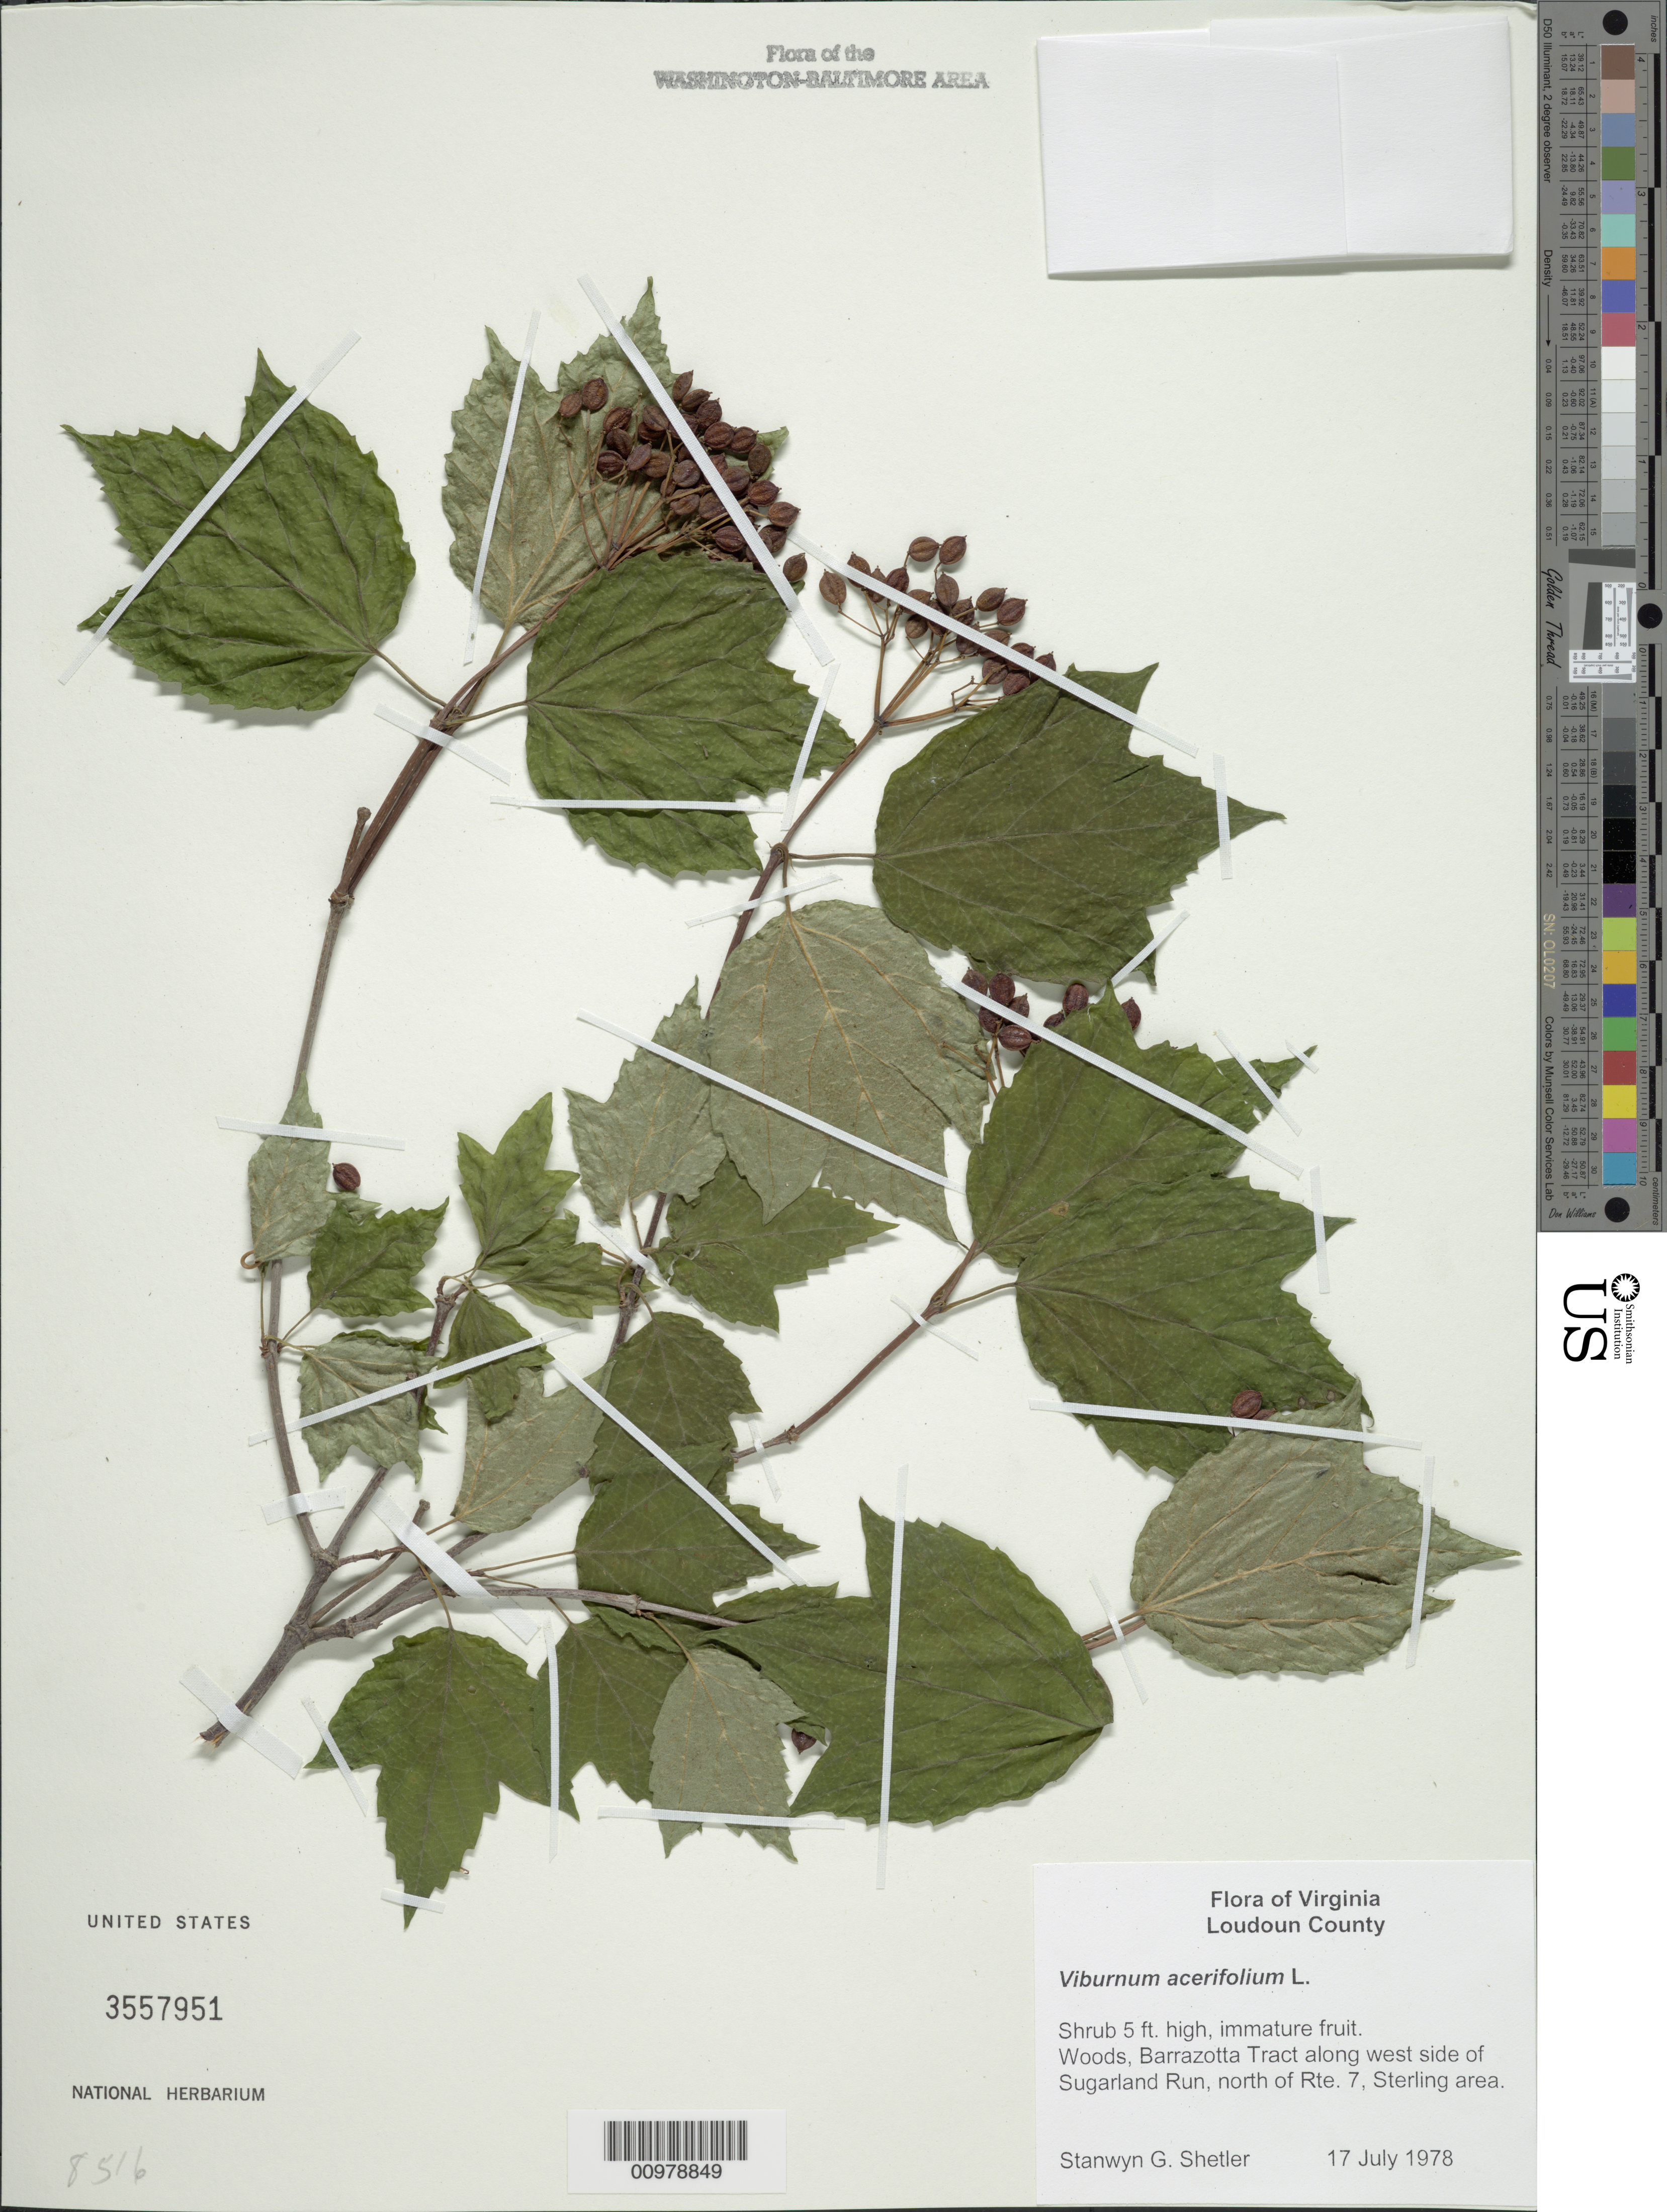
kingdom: Plantae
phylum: Tracheophyta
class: Magnoliopsida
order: Dipsacales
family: Viburnaceae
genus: Viburnum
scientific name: Viburnum acerifolium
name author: L.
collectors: S. Shetler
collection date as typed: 17 July 1978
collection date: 1978-07-17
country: United States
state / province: Virginia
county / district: Loudoun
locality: Barrazotta Tract along west side of Sugarland Run, north of Rte. 7, Sterling area.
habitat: Woods.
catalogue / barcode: US 3557951